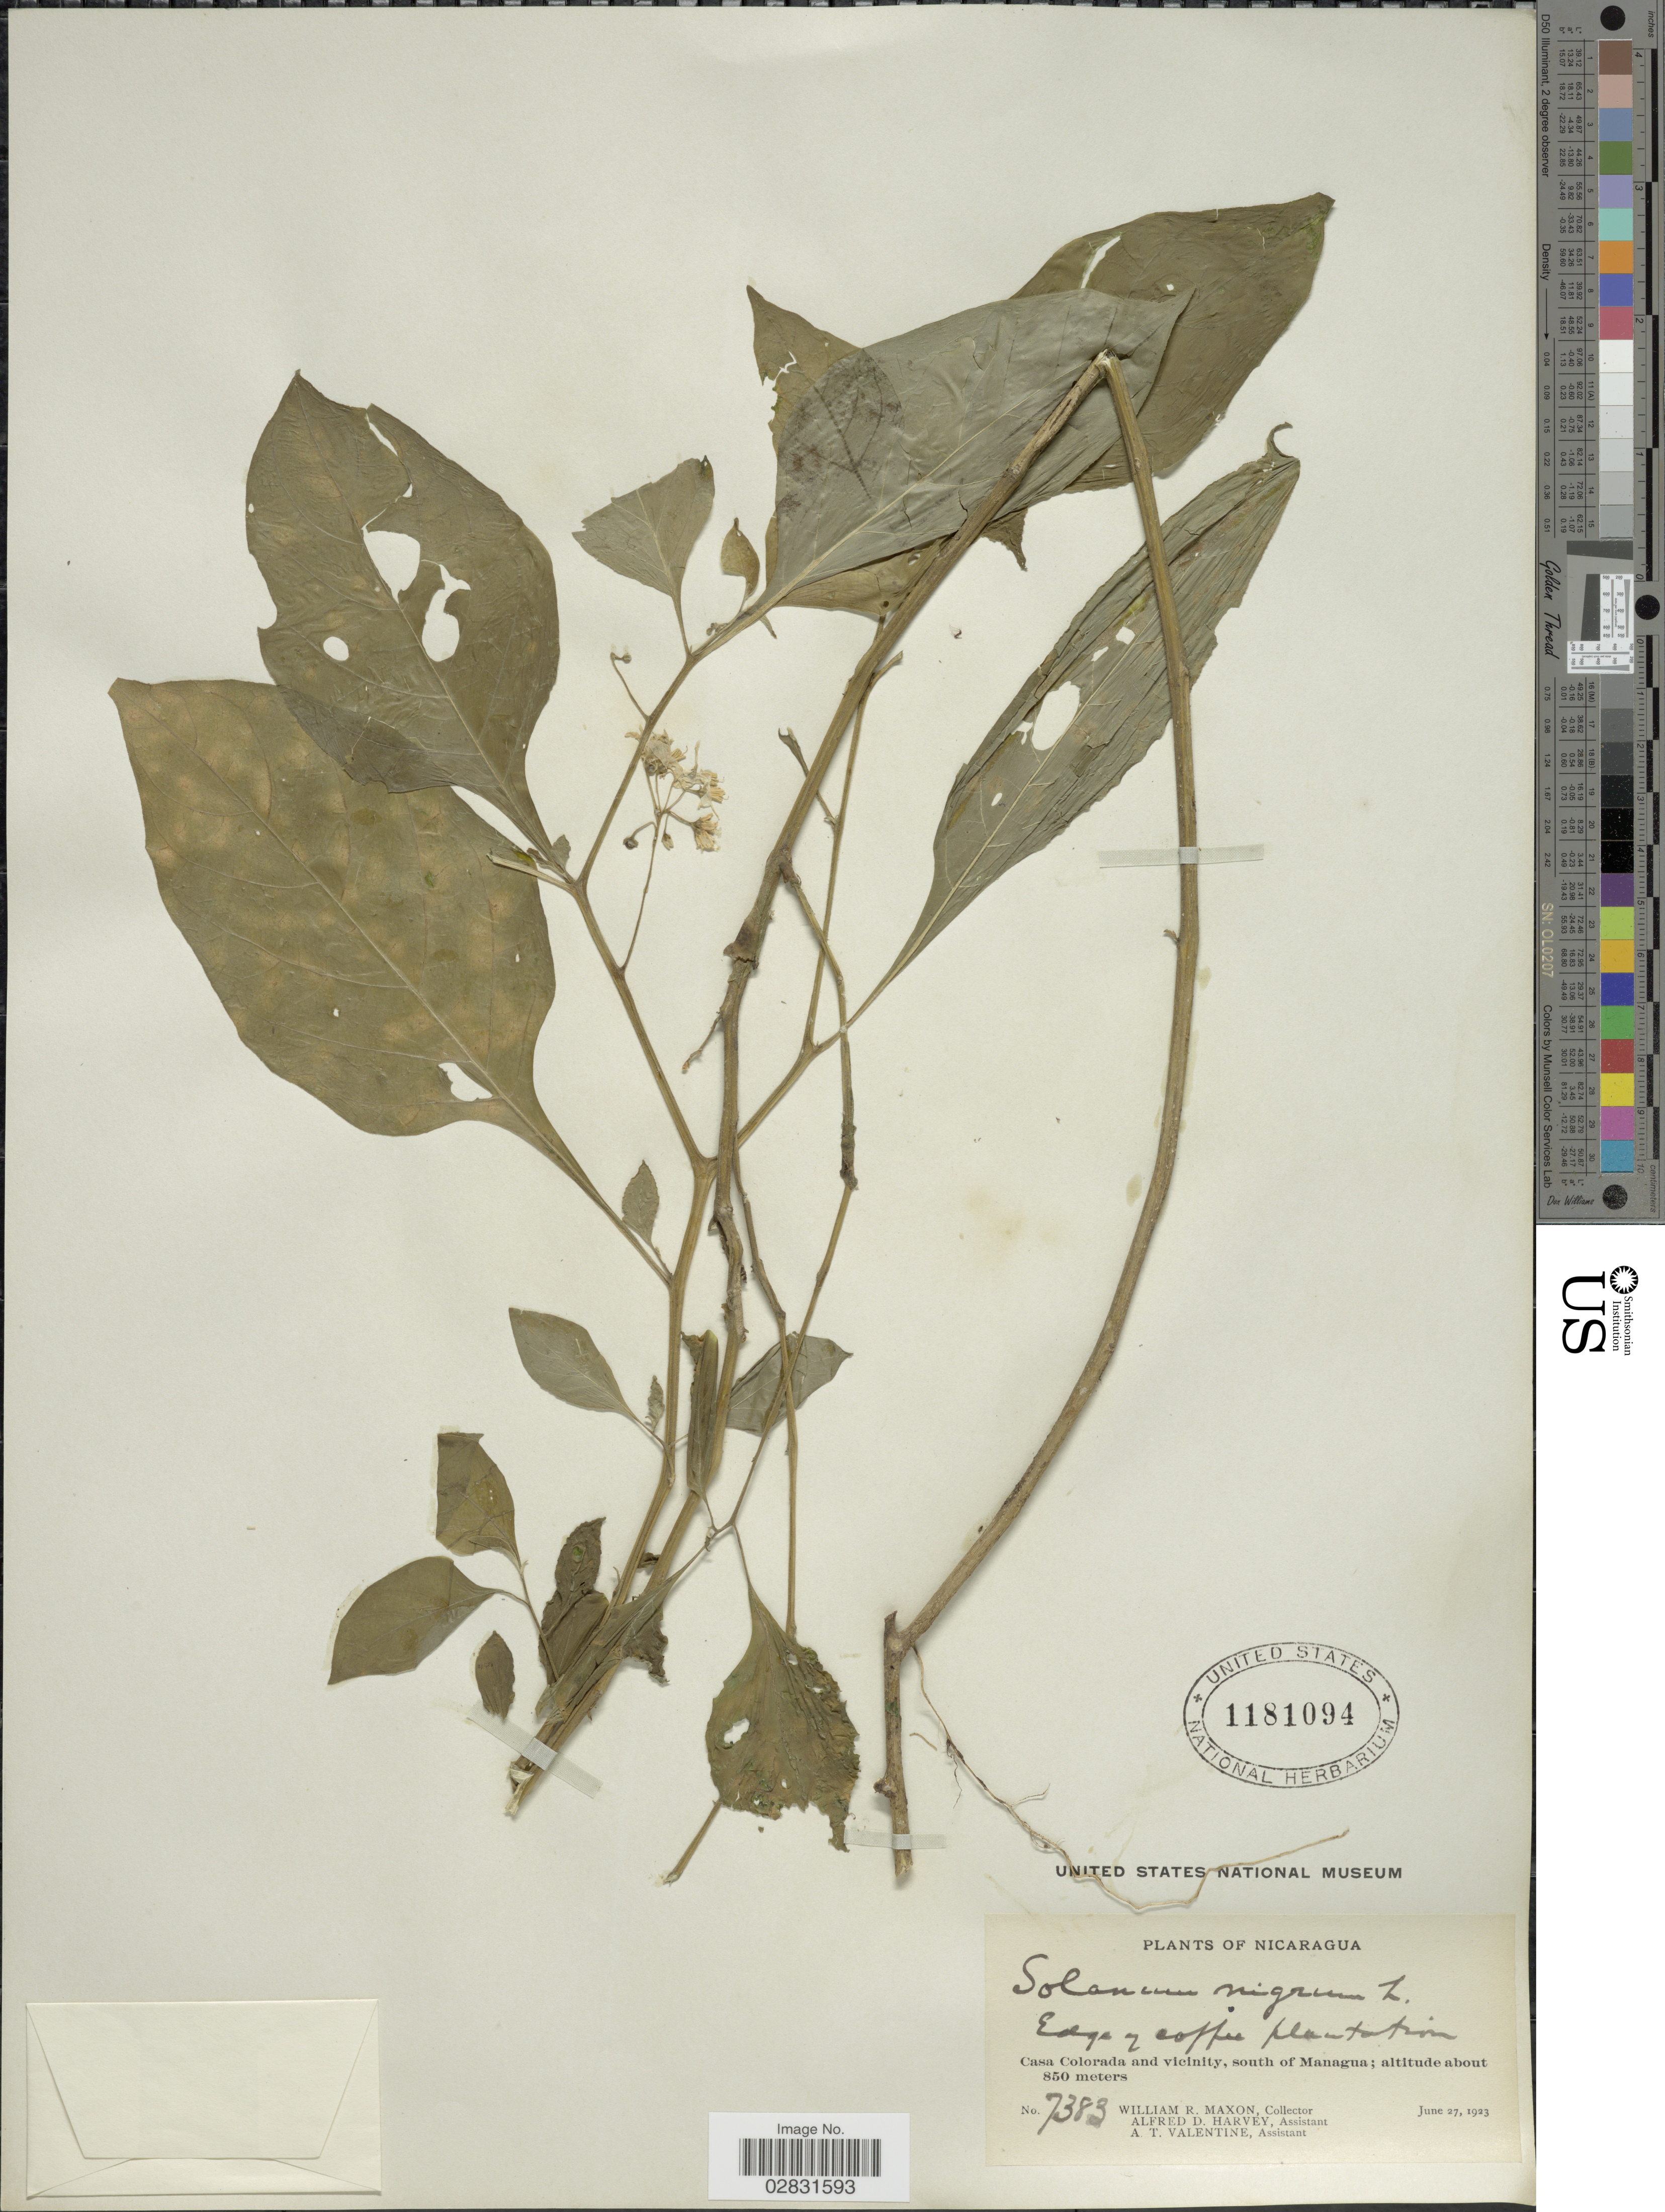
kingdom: Plantae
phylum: Tracheophyta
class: Magnoliopsida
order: Solanales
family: Solanaceae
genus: Solanum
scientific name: Solanum nigrum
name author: L.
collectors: W. R. Maxon, A. D. Harvey & A. Valentine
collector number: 7383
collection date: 1923-06-27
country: Nicaragua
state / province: Managua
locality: Casa Colorada and vicinity, south of Managua.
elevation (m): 850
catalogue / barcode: US 1181094